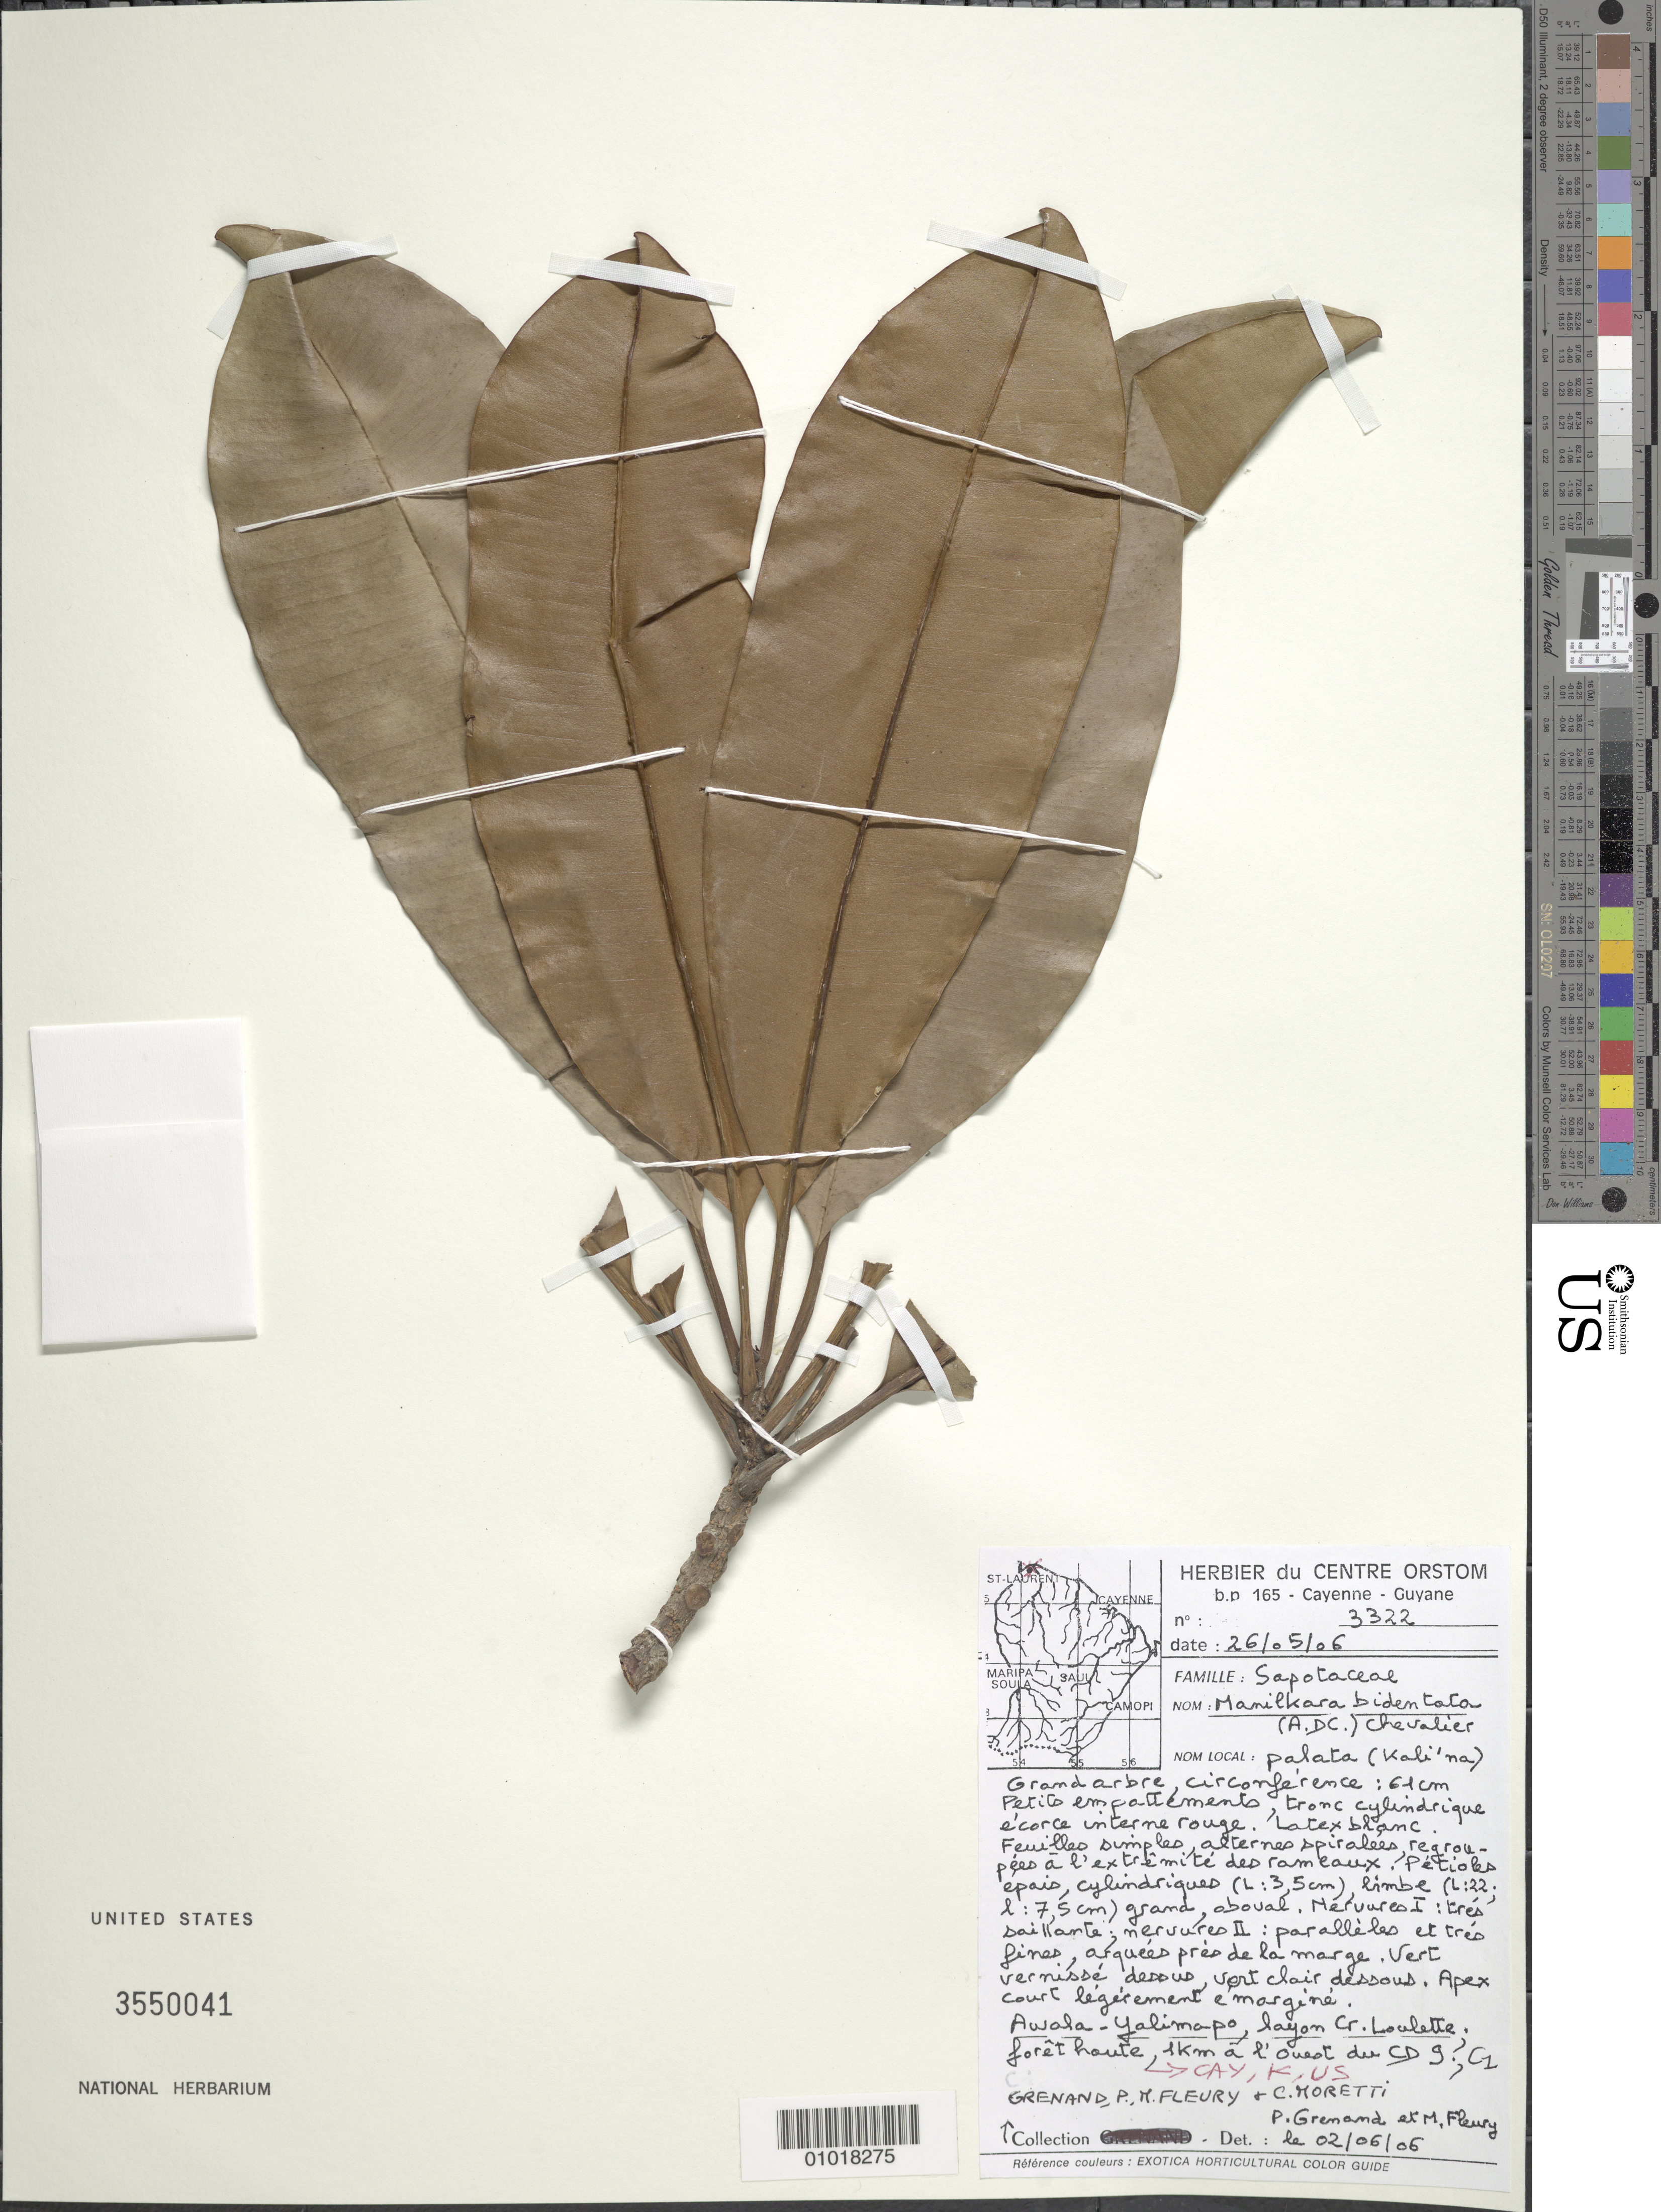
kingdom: Plantae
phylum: Tracheophyta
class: Magnoliopsida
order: Ericales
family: Sapotaceae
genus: Manilkara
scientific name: Manilkara bidentata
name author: (A. DC.) A. Chev.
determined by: Fleury, M.; Grenand, P.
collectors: P. Grenand, M. Fleury & C. Moretti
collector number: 3322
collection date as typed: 26-May-06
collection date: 2006-05-26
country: French Guiana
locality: Awala - Yalimapo, Layon Cr. Loulette; 1km a W du CD 9; C1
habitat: Foret haute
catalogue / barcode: US 3550041